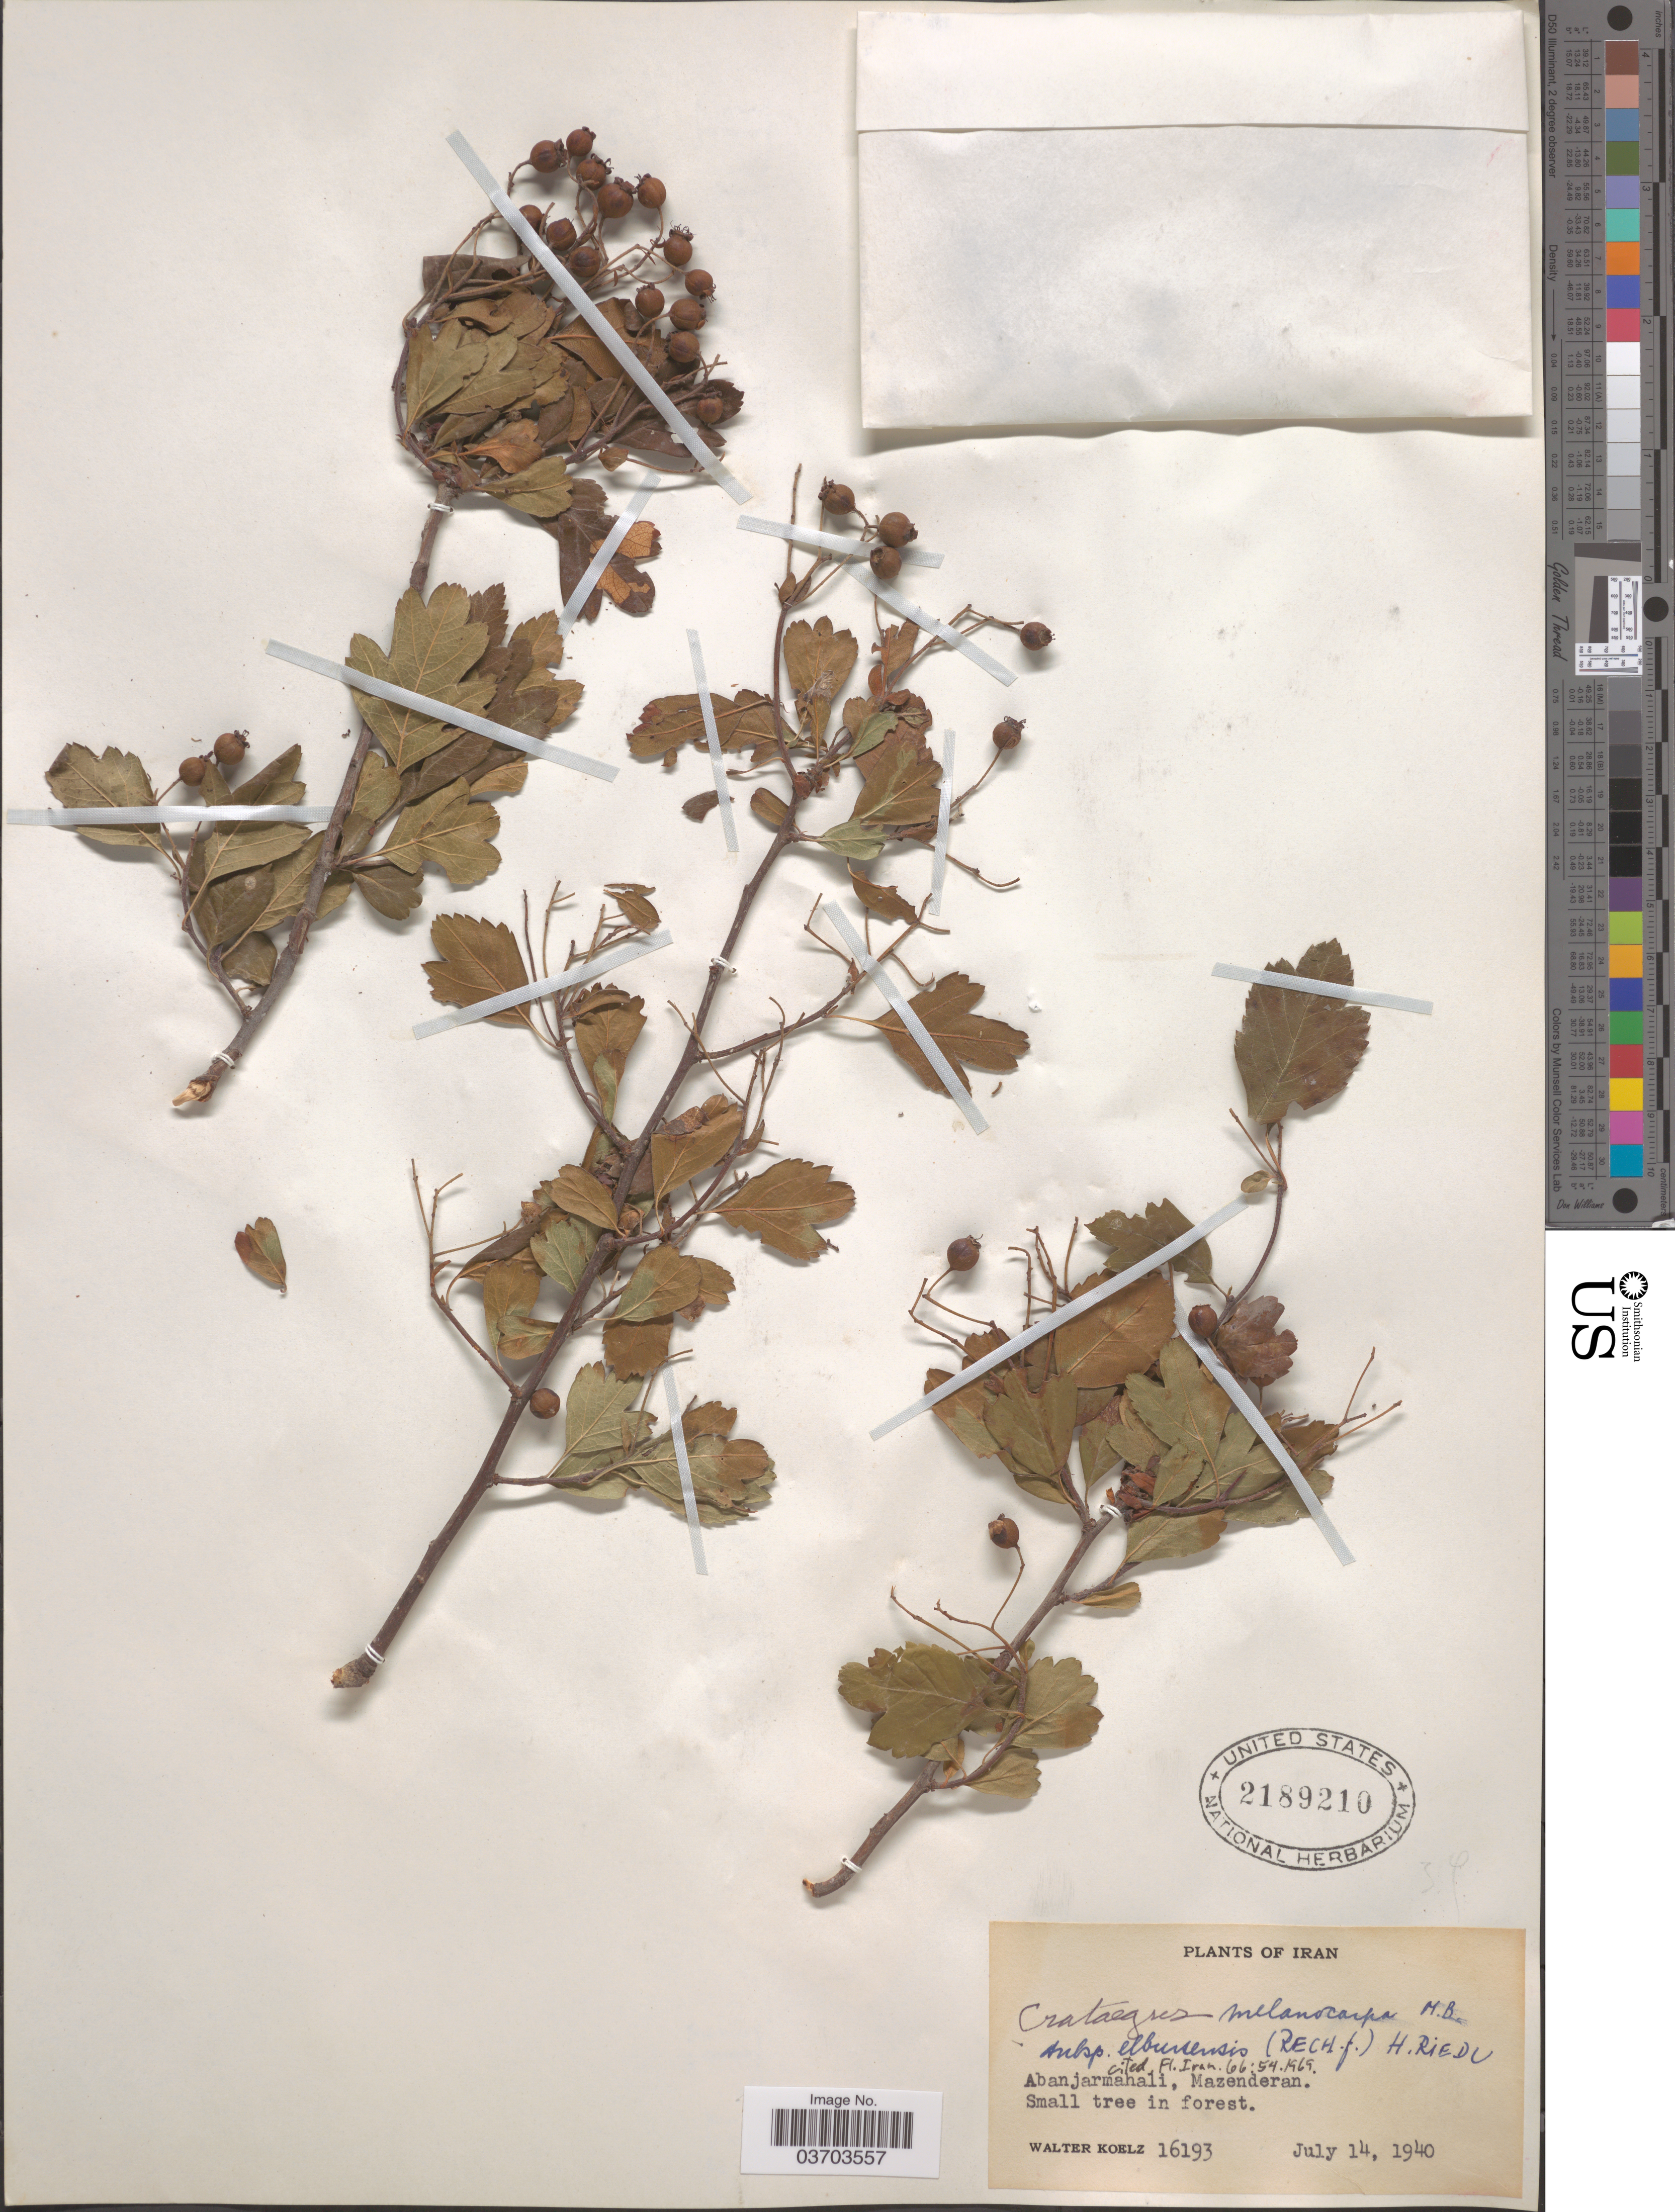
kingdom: Plantae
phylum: Tracheophyta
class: Magnoliopsida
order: Rosales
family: Rosaceae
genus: Crataegus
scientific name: Crataegus pentagyna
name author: (Willd. ex) Waldst. & Kit.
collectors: W. N. Koelz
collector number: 16193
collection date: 1940-07-14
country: Iran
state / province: Mazandaran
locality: Abanjarmahali, Mazenderan.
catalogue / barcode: US 2189210